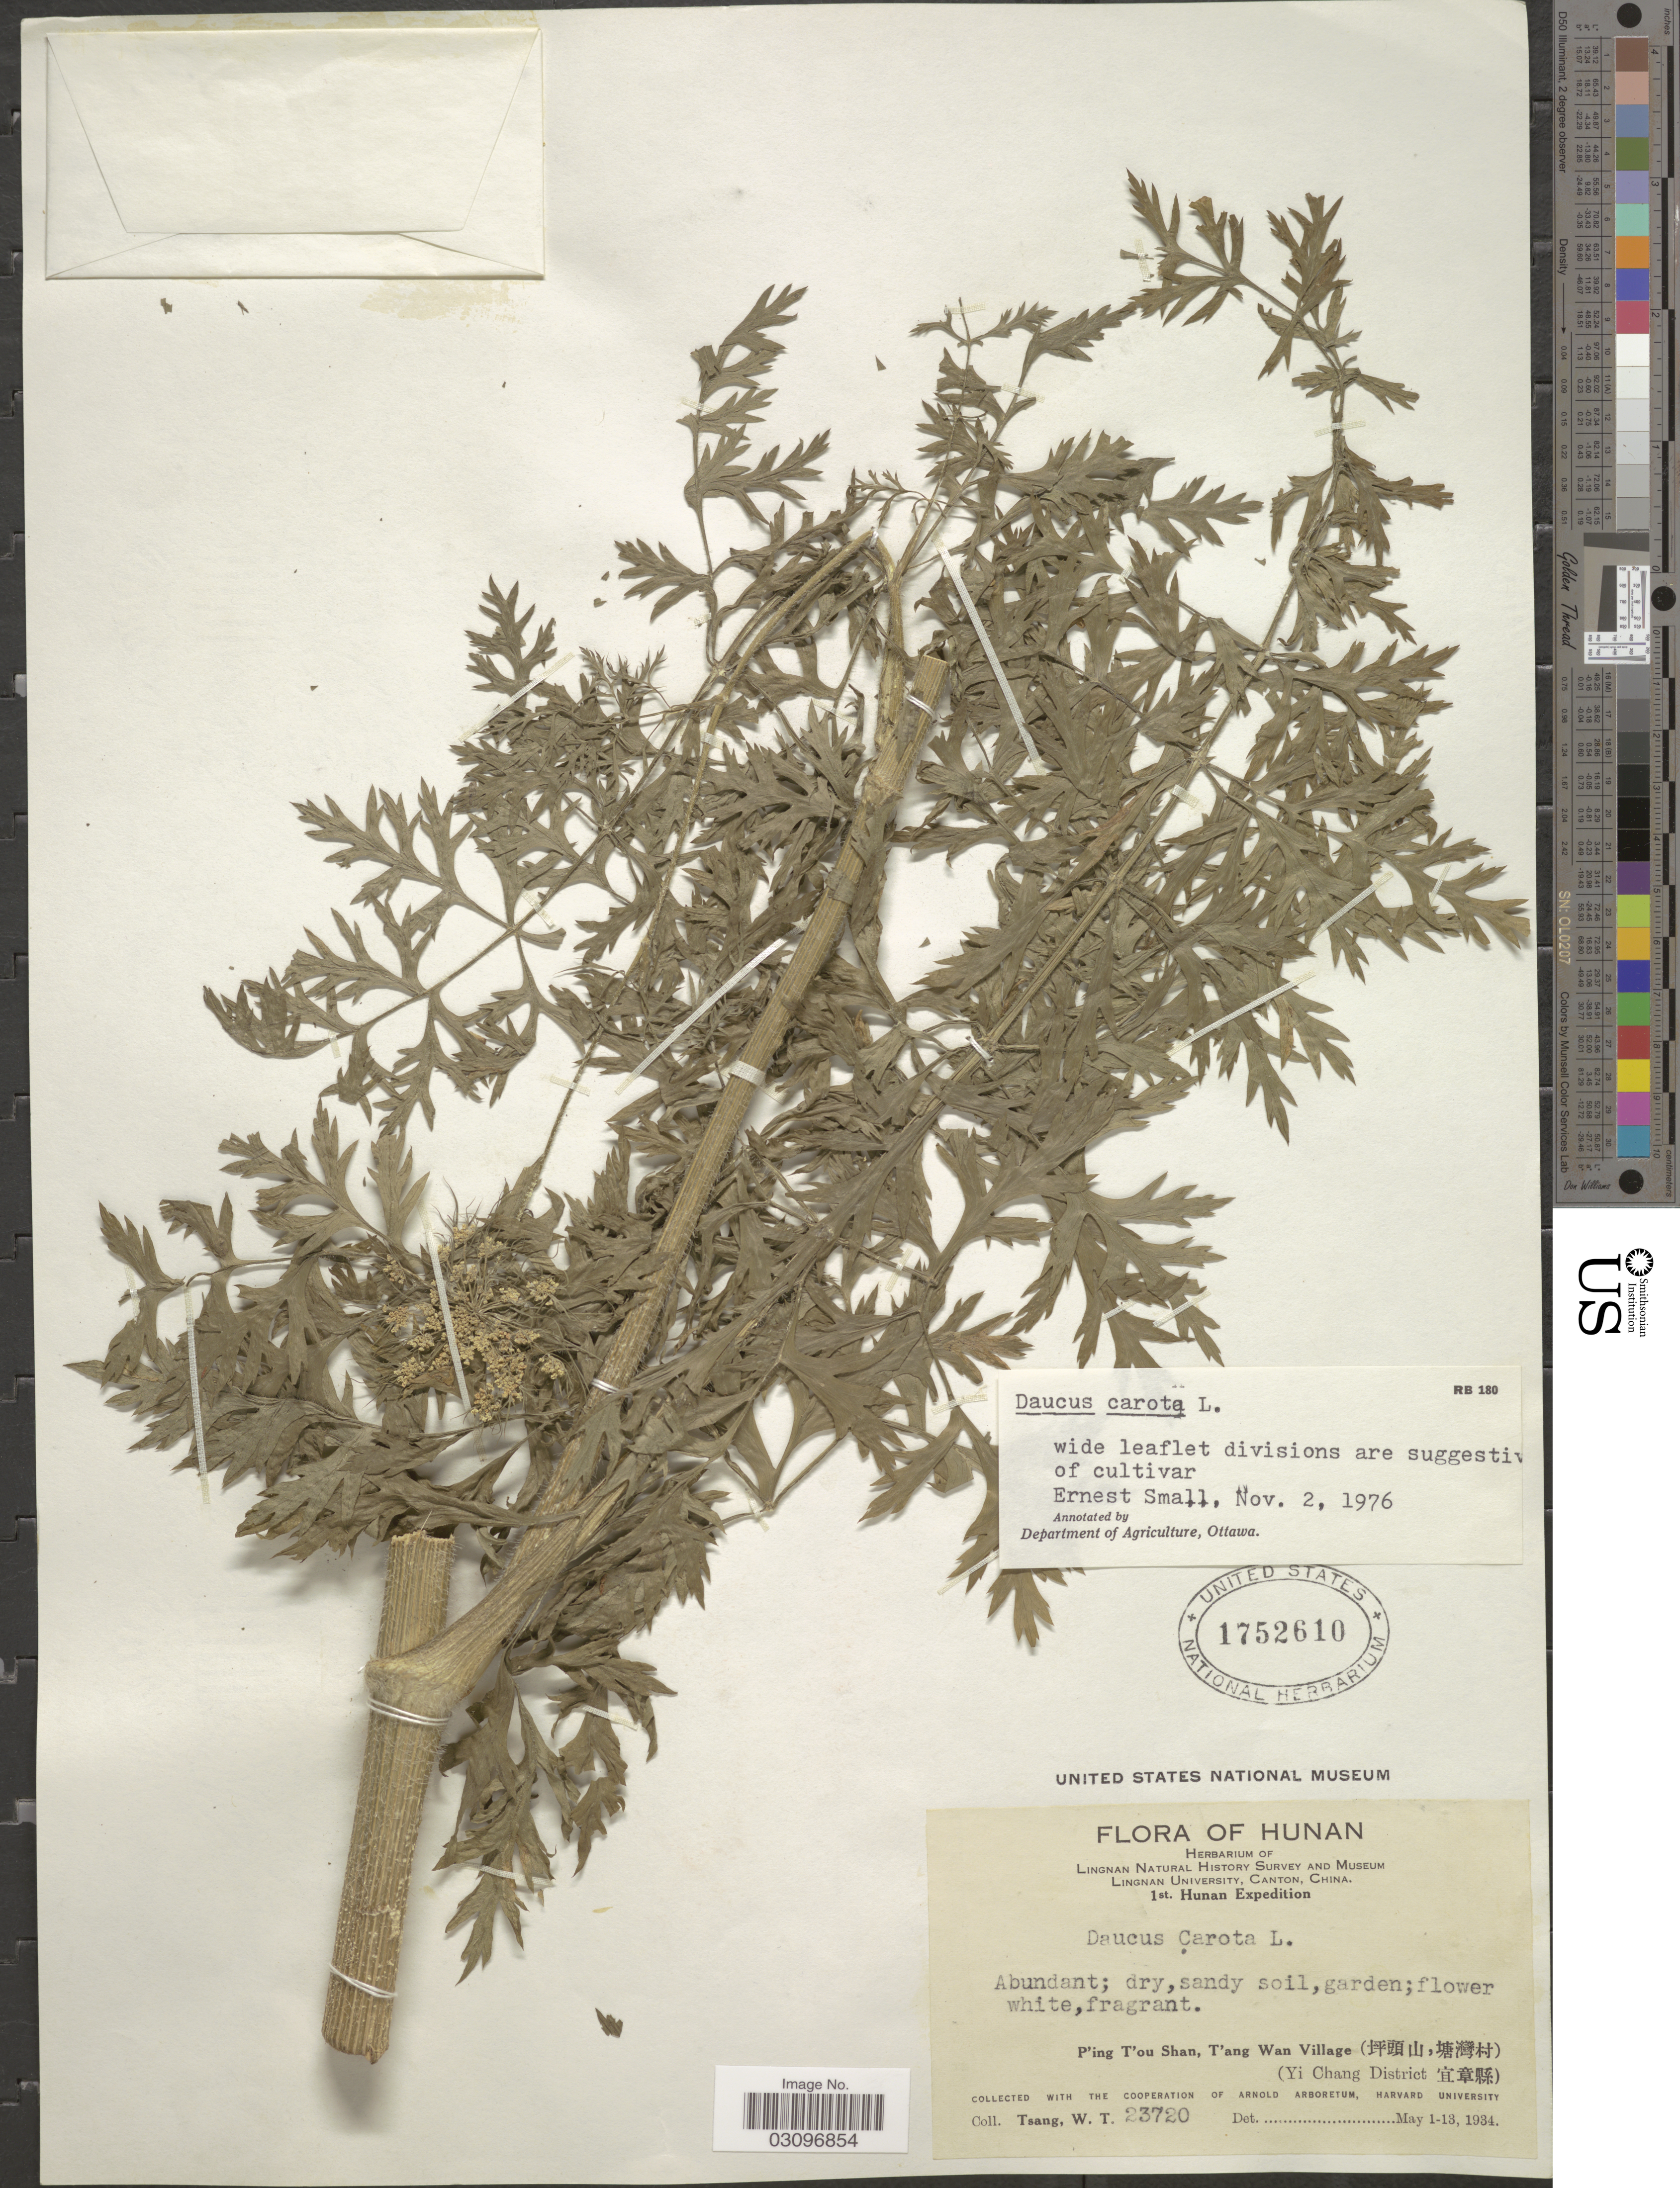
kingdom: Plantae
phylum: Tracheophyta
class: Magnoliopsida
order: Apiales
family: Apiaceae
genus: Daucus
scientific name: Daucus carota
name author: L.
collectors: W. T. Tsang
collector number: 23720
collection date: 1934-05-01/1934-05-13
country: China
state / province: Hunan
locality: P'ing T'ou Shan, T'ang Wan Village. (Yi Chang District).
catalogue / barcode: US 1752610